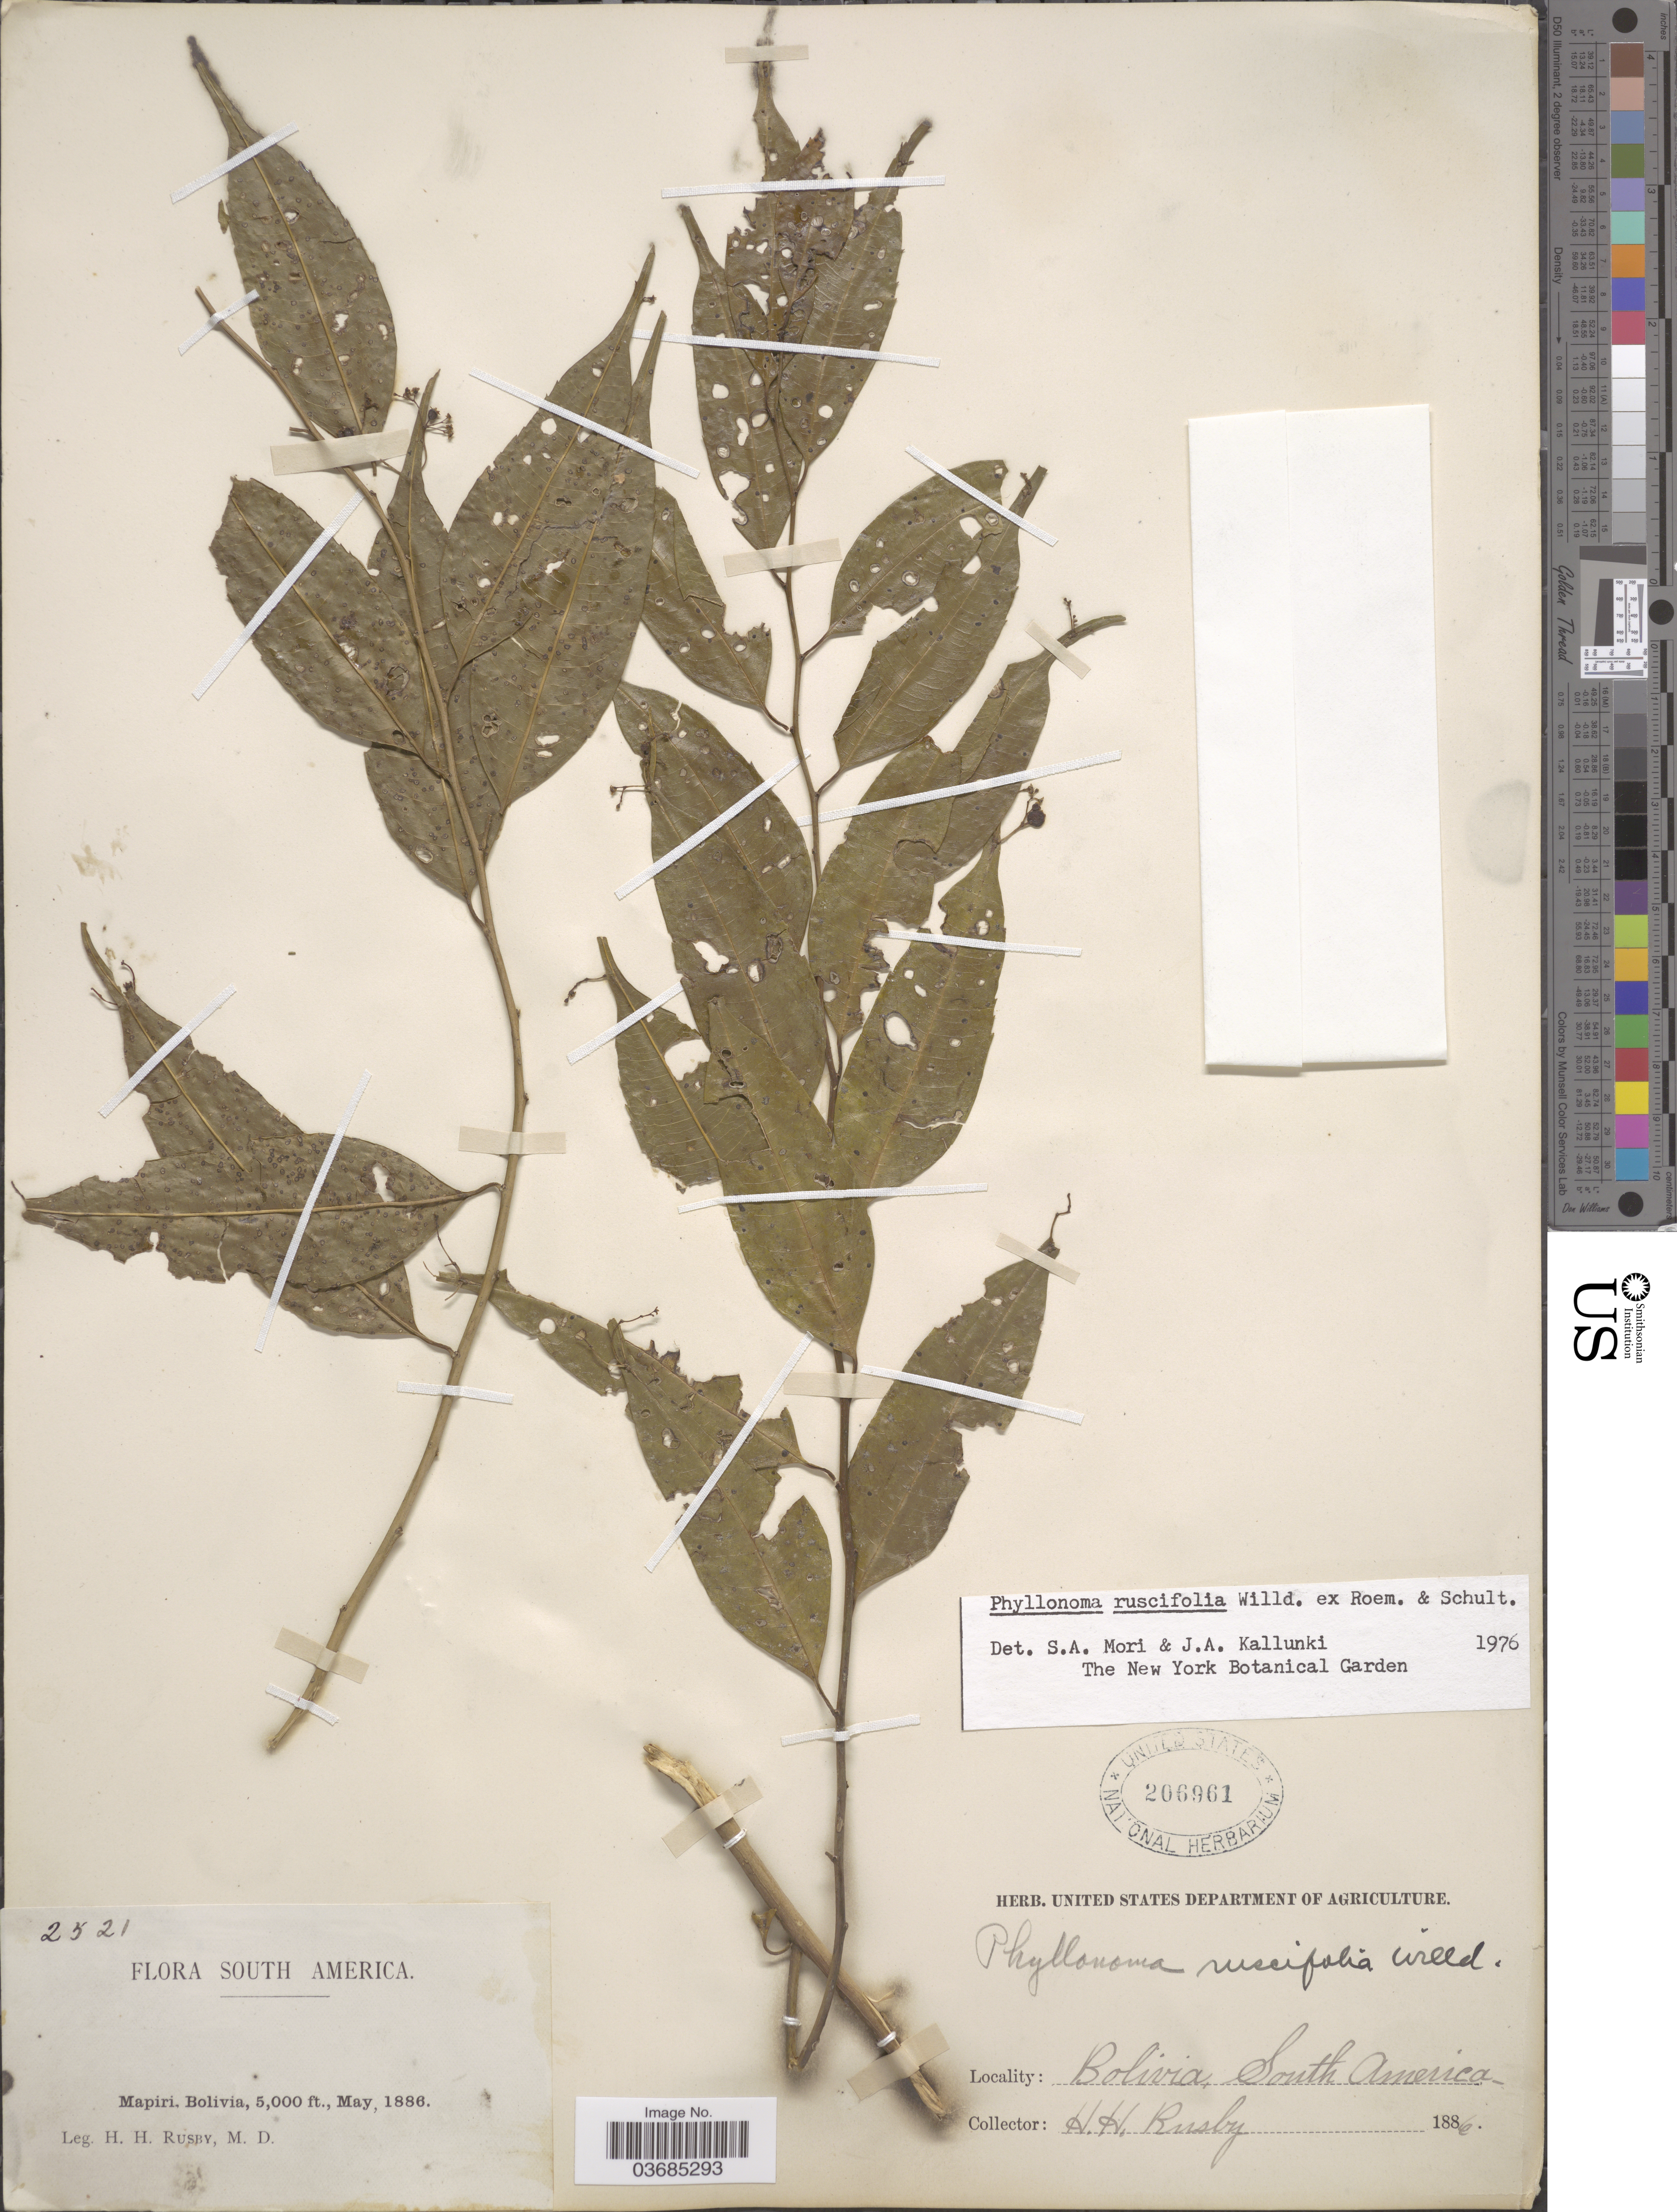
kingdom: Plantae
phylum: Tracheophyta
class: Magnoliopsida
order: Aquifoliales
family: Phyllonomaceae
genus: Phyllonoma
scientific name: Phyllonoma ruscifolia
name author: Willd. ex Schult.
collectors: H. H. Rusby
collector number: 2521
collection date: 1886-05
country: Bolivia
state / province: La Páz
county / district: Larecaja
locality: Mapiri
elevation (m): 1524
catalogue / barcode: US 206961